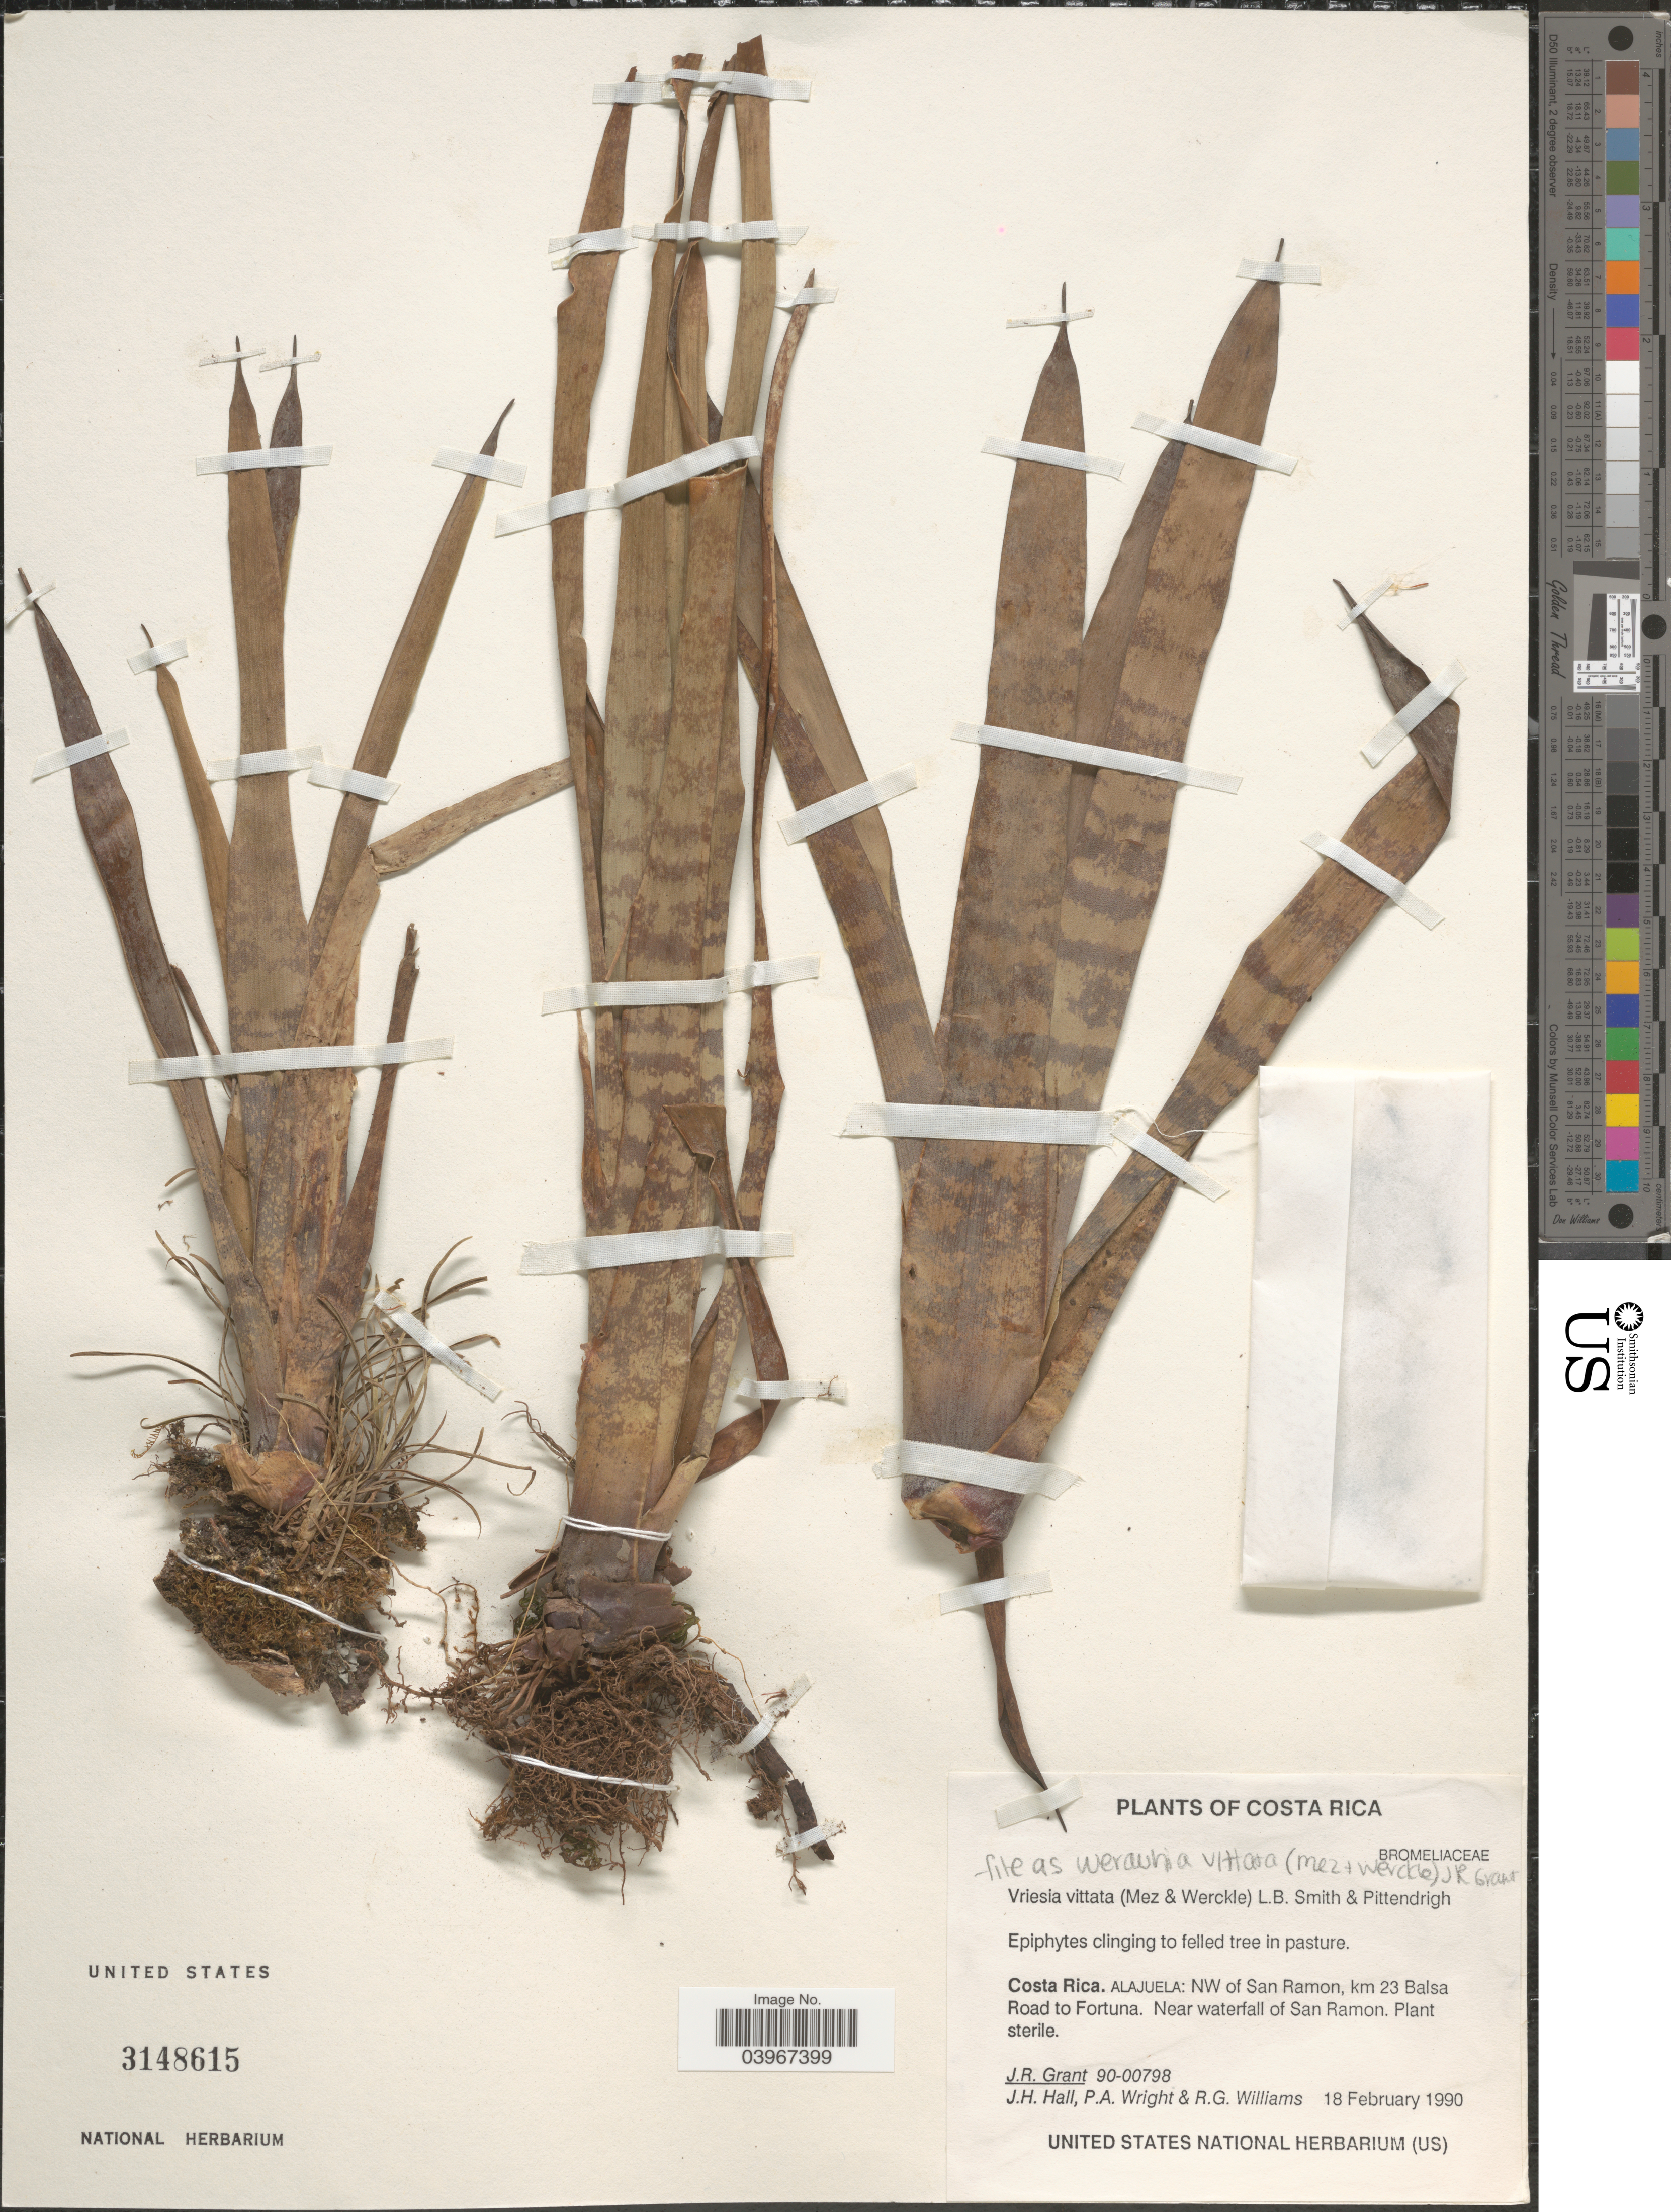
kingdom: Plantae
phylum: Tracheophyta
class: Liliopsida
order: Poales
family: Bromeliaceae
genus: Werauhia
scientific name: Werauhia vittata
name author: (Mez & Wercklé) J.R. Grant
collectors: J. Grant, J. Hall, P. A. Wright & R. G. Williams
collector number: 90-00798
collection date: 1990-02-18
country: Costa Rica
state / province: Alajuela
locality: NW of San Ramon, km 23 Balsa Road to Fortuna. Near waterfall of San Ramon.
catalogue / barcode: US 3148615